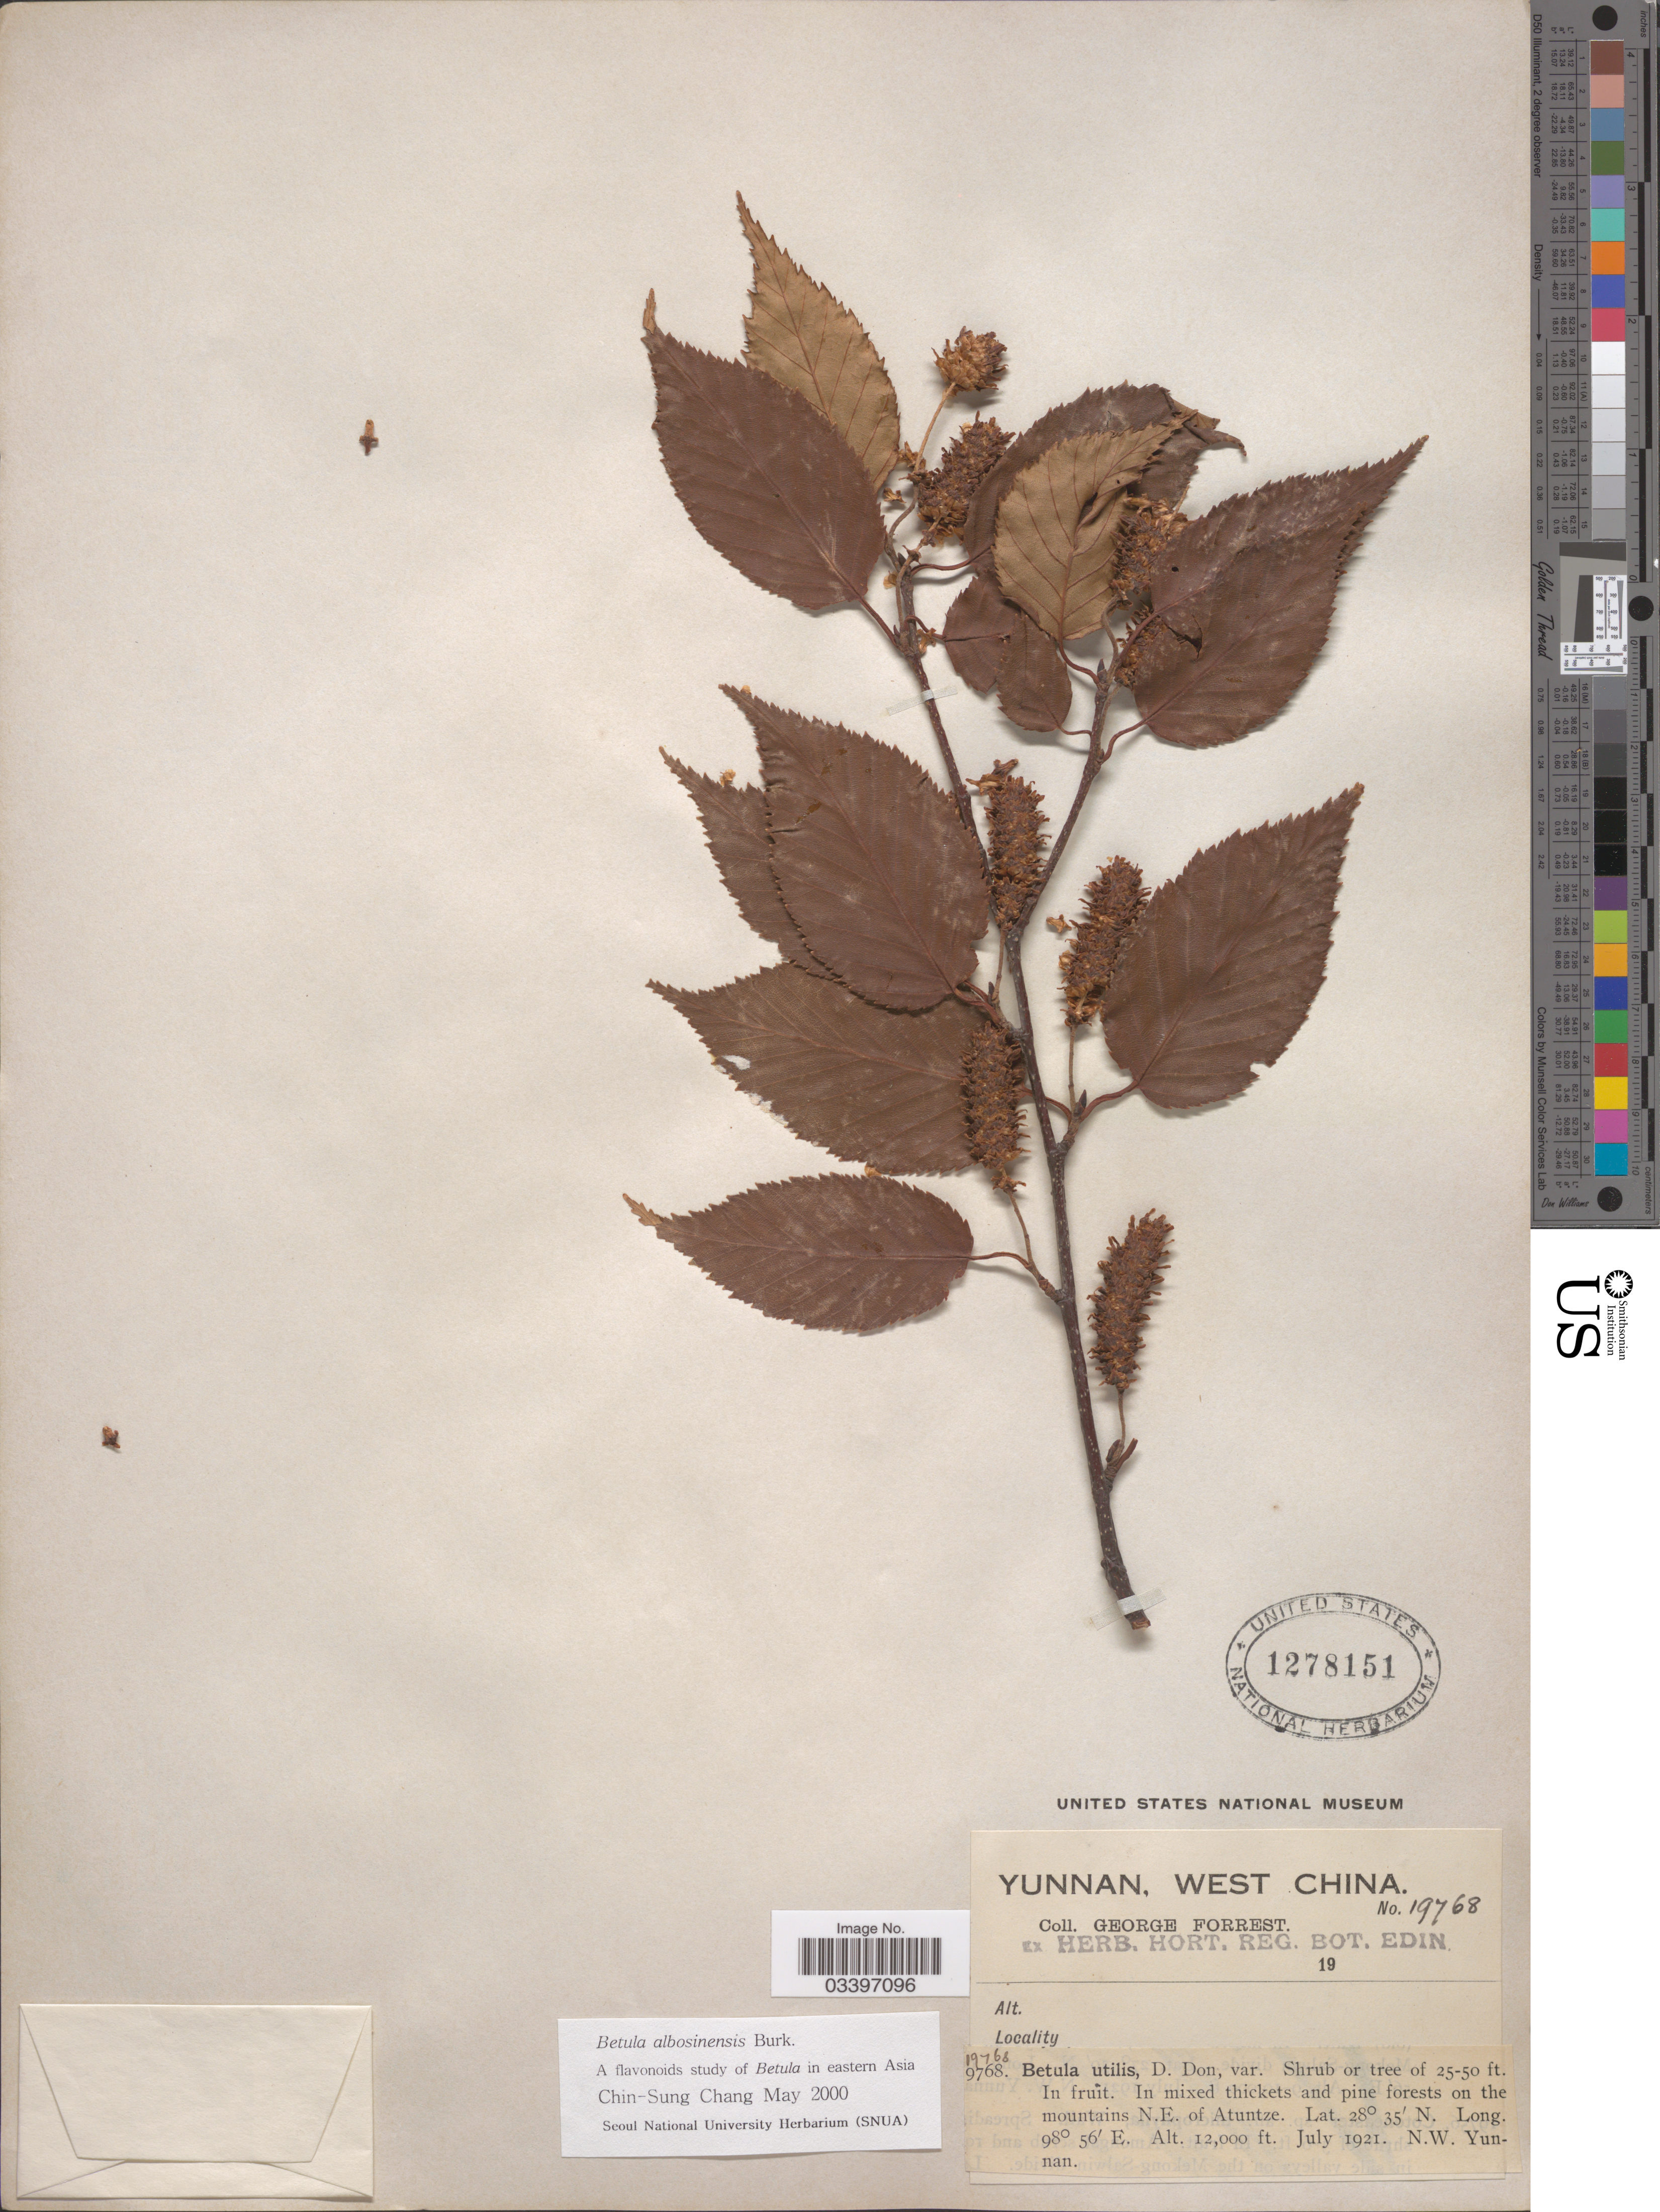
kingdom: Plantae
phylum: Tracheophyta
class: Magnoliopsida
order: Fagales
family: Betulaceae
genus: Betula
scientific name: Betula albosinensis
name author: Burkill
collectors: G. Forrest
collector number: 19768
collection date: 1921-07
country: China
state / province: Yunnan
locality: West China. On the mountains N.E. of Atuntze. N.W. Yunnan.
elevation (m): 3658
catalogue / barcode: US 1278151